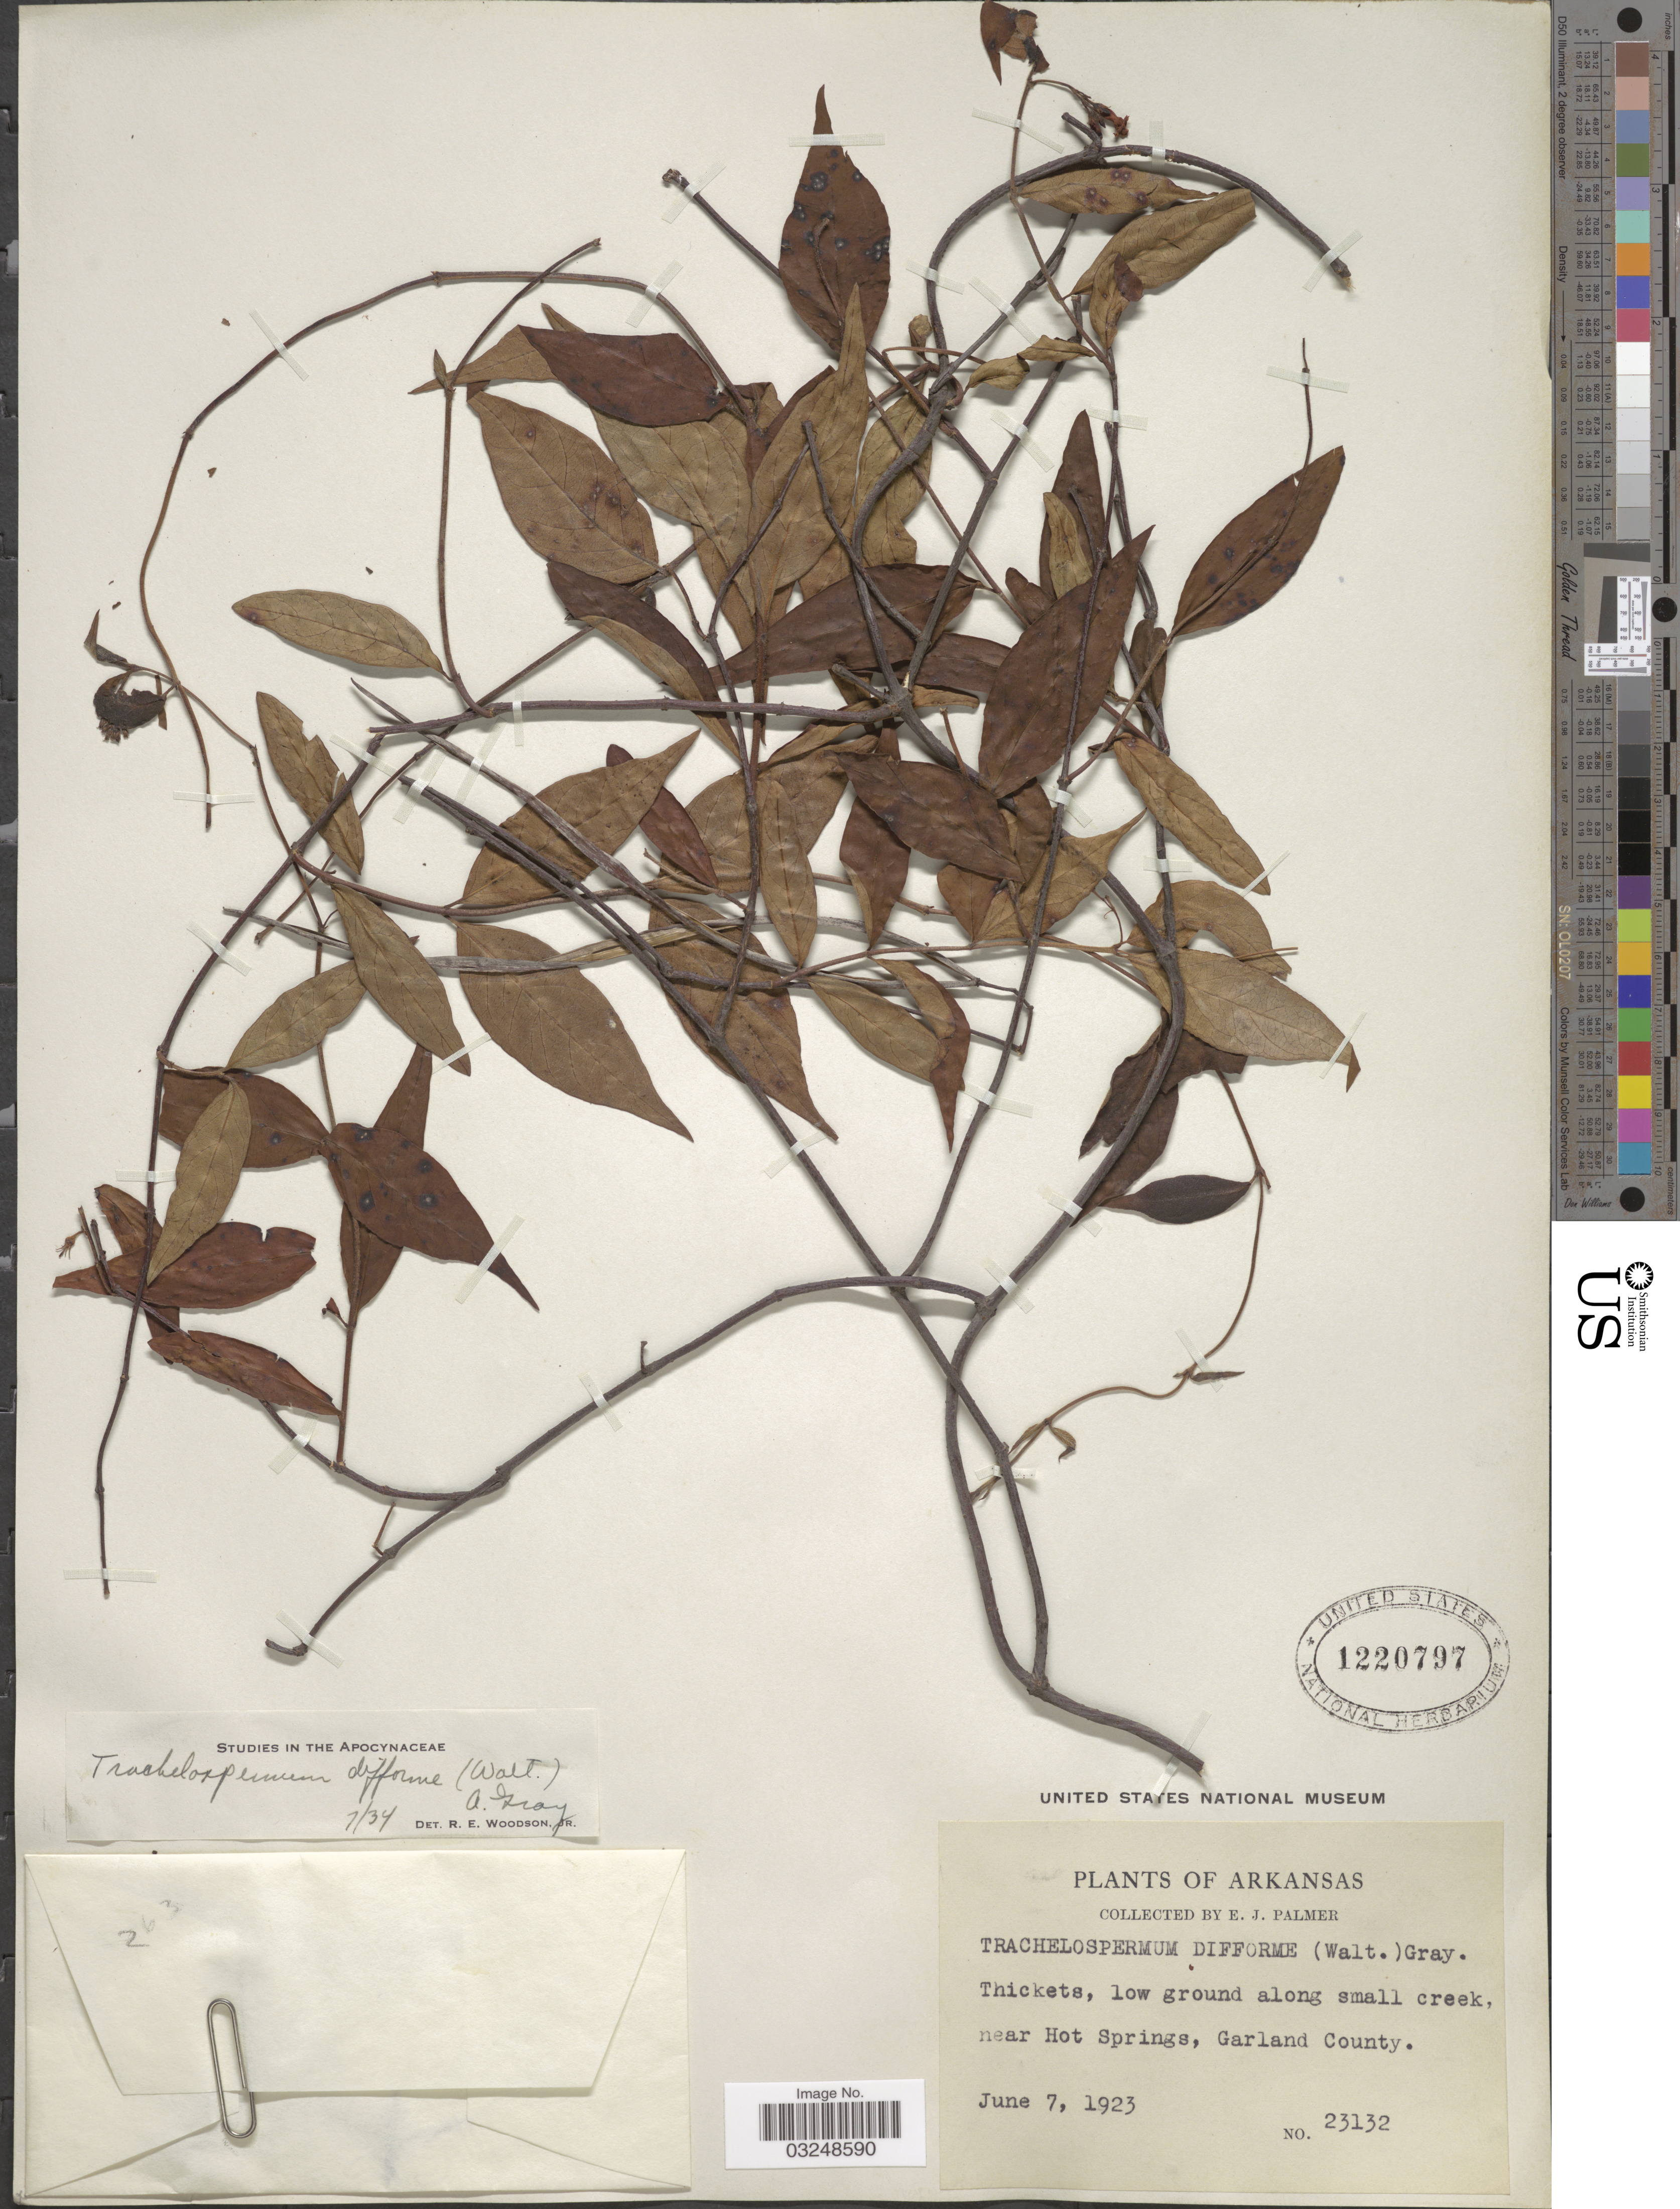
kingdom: Plantae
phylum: Tracheophyta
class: Magnoliopsida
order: Gentianales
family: Apocynaceae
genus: Trachelospermum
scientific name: Trachelospermum difforme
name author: (Walter) A. Gray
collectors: E. J. Palmer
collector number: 23132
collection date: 1923-06-07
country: United States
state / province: Arkansas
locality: Thickets, low ground along small creek, near Hot Springs, Garland County.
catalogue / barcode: US 1220797